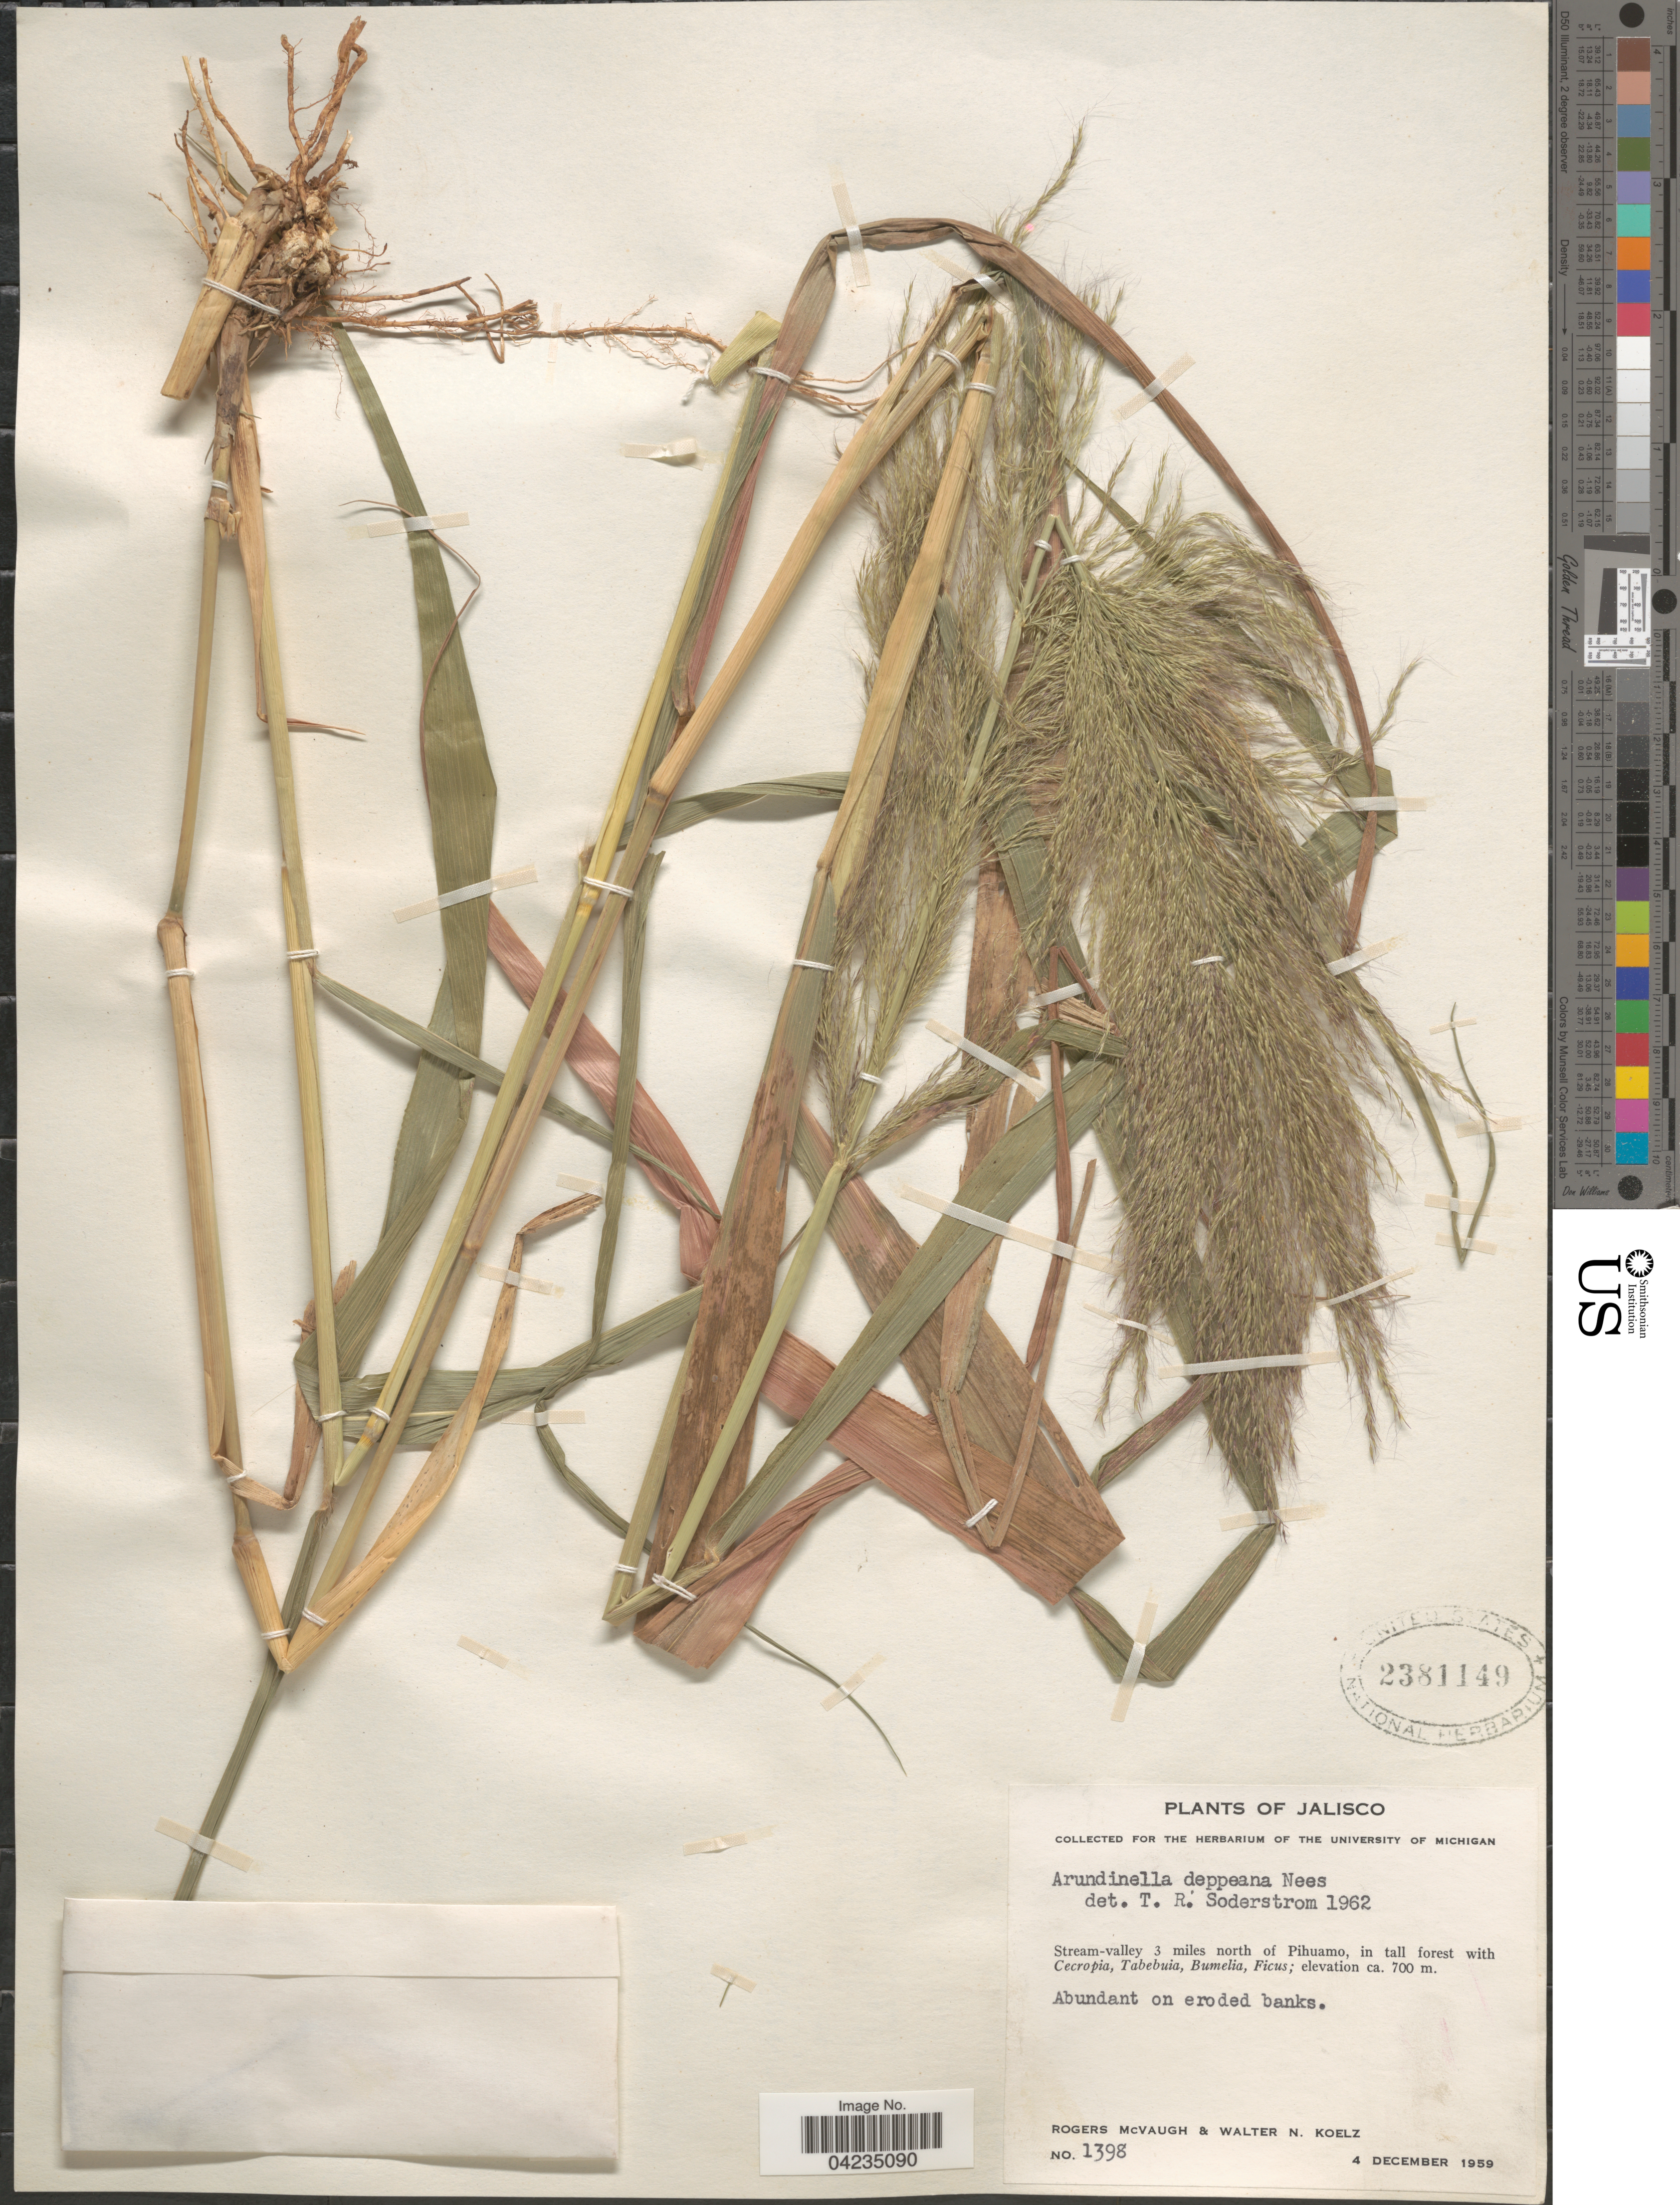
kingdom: Plantae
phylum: Tracheophyta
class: Liliopsida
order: Poales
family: Poaceae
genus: Arundinella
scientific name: Arundinella deppeana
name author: Nees ex Steud.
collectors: R. McVaugh & W. N. Koelz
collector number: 1398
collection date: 1959-12-04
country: Mexico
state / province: Jalisco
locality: Stream-valley 3 miles north of Pihuamo.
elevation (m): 700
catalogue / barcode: US 2381149